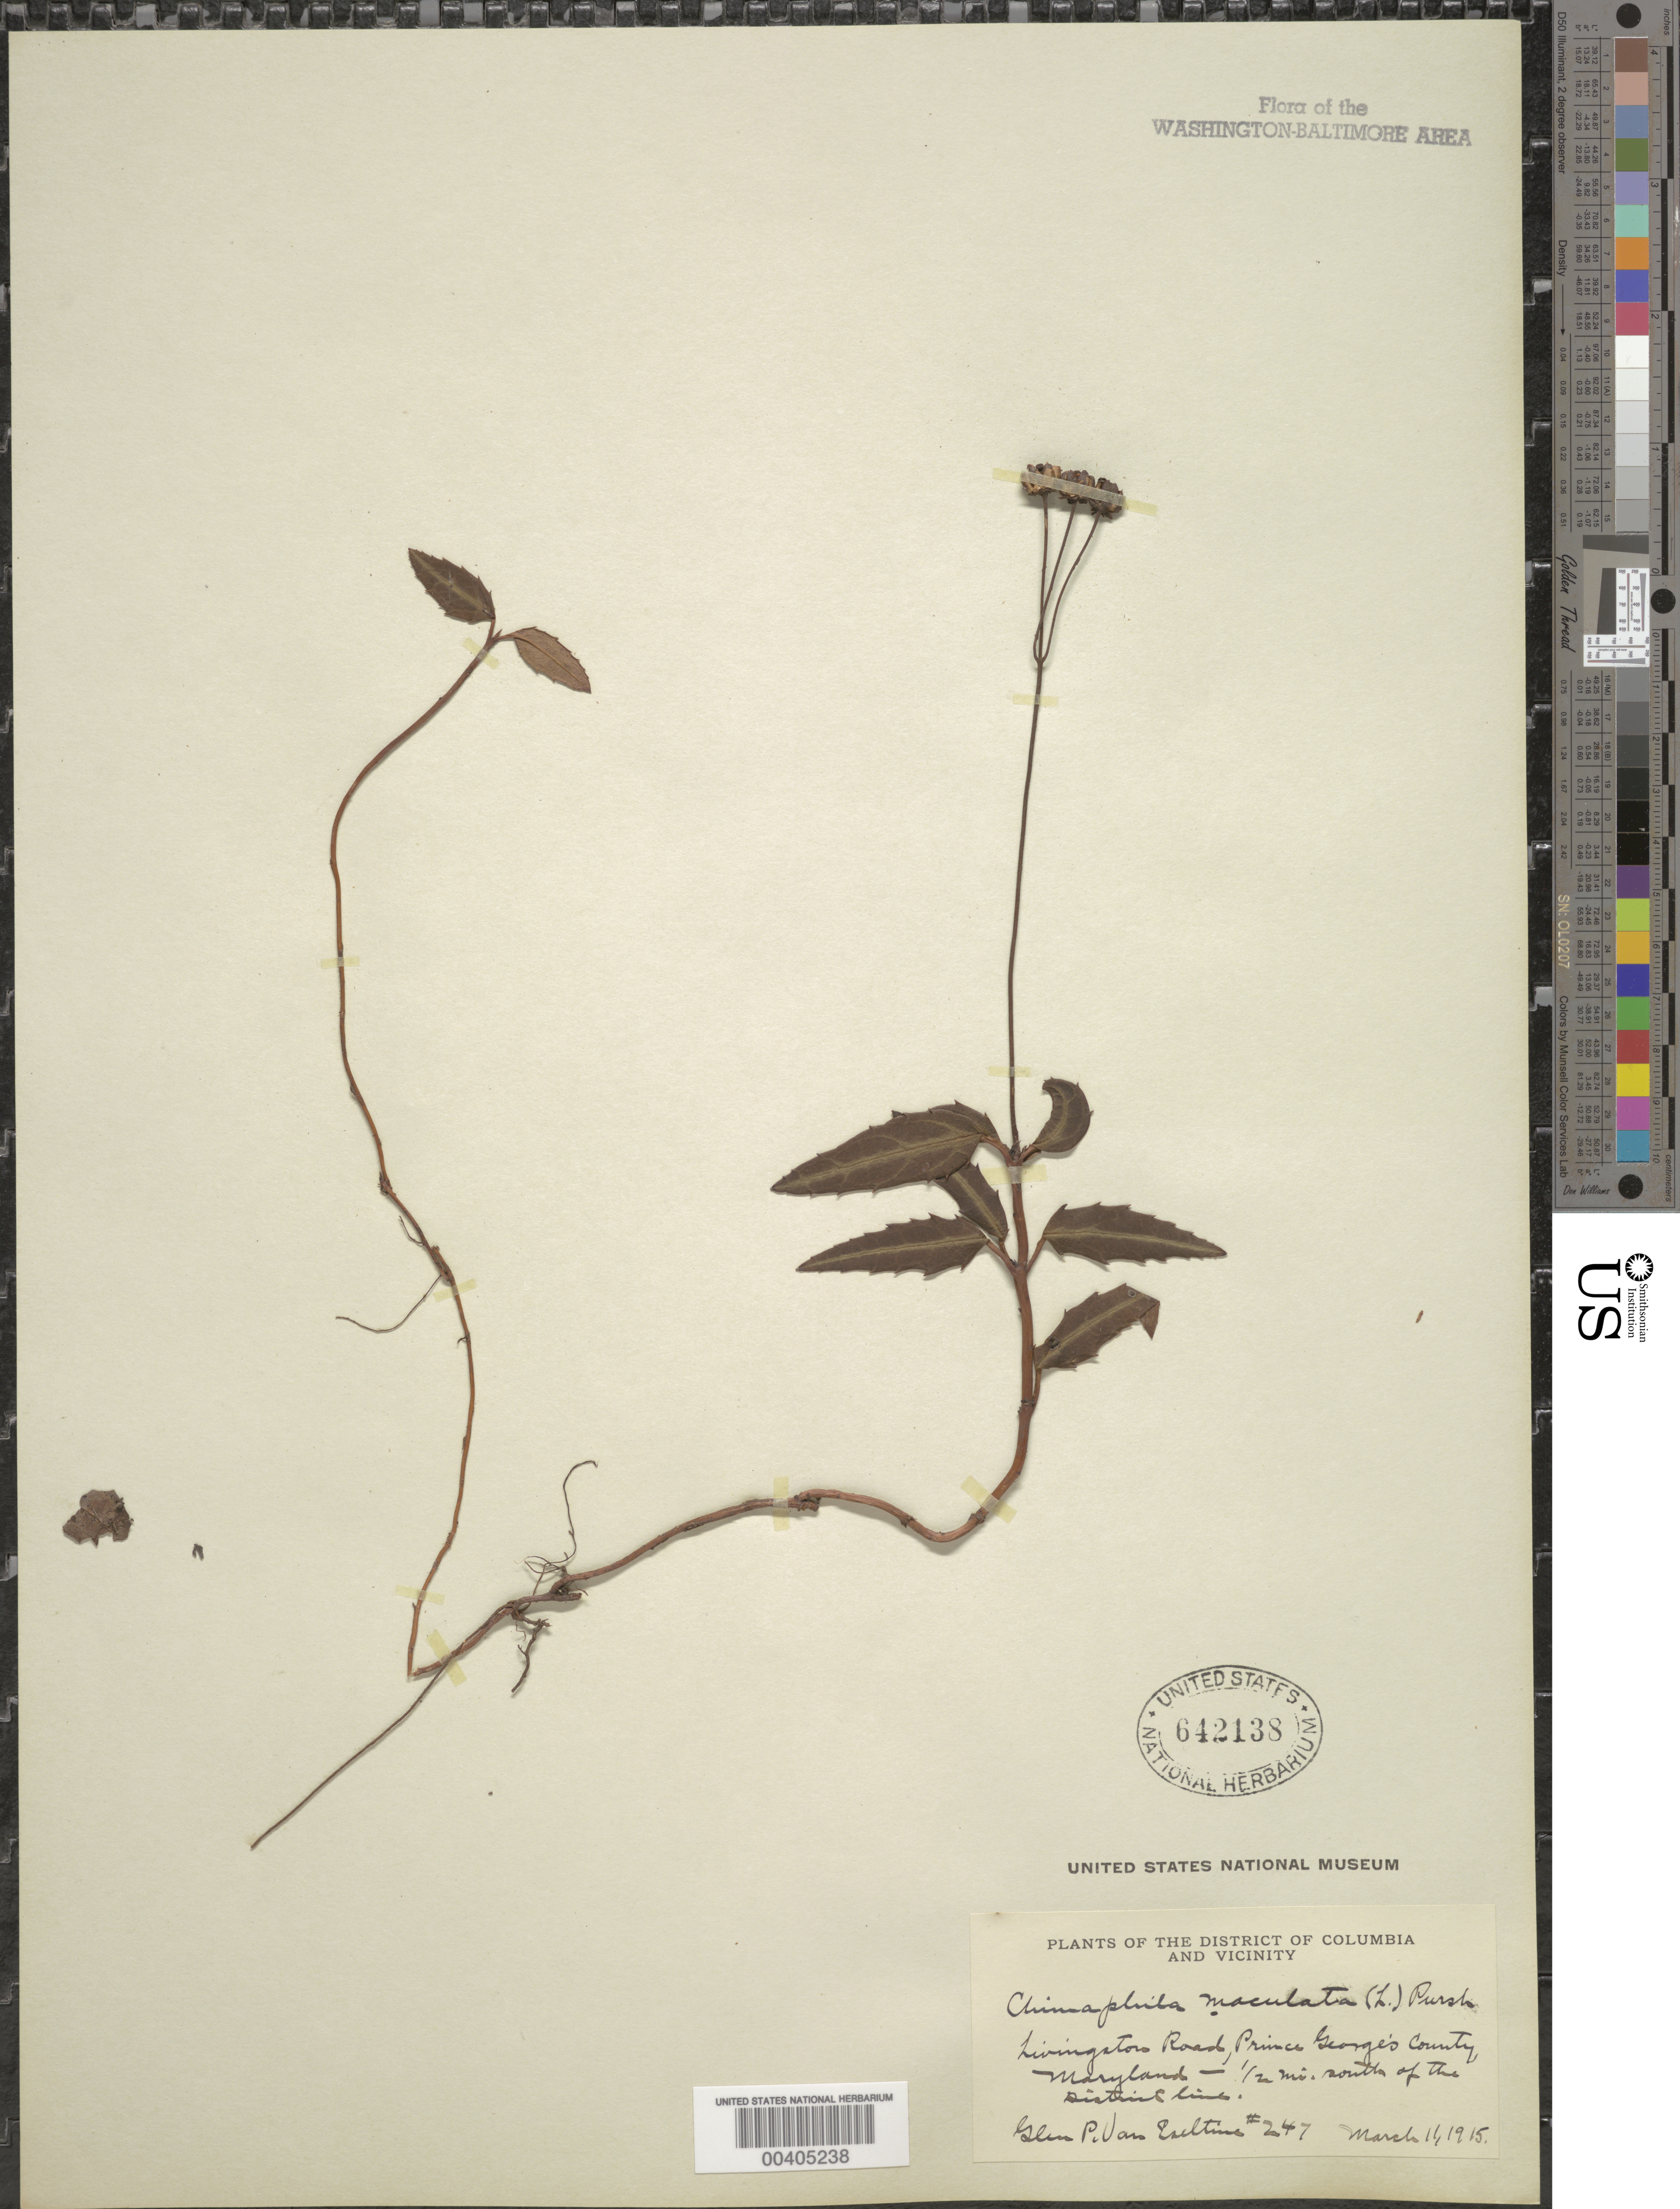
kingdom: Plantae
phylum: Tracheophyta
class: Magnoliopsida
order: Ericales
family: Ericaceae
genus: Chimaphila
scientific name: Chimaphila maculata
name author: (L.) Pursh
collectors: G. P. Van Eseltine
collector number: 247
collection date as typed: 11 Mar 1915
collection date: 1915-03-11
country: United States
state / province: Maryland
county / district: Prince George's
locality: Livingston road near District Line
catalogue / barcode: US 642138